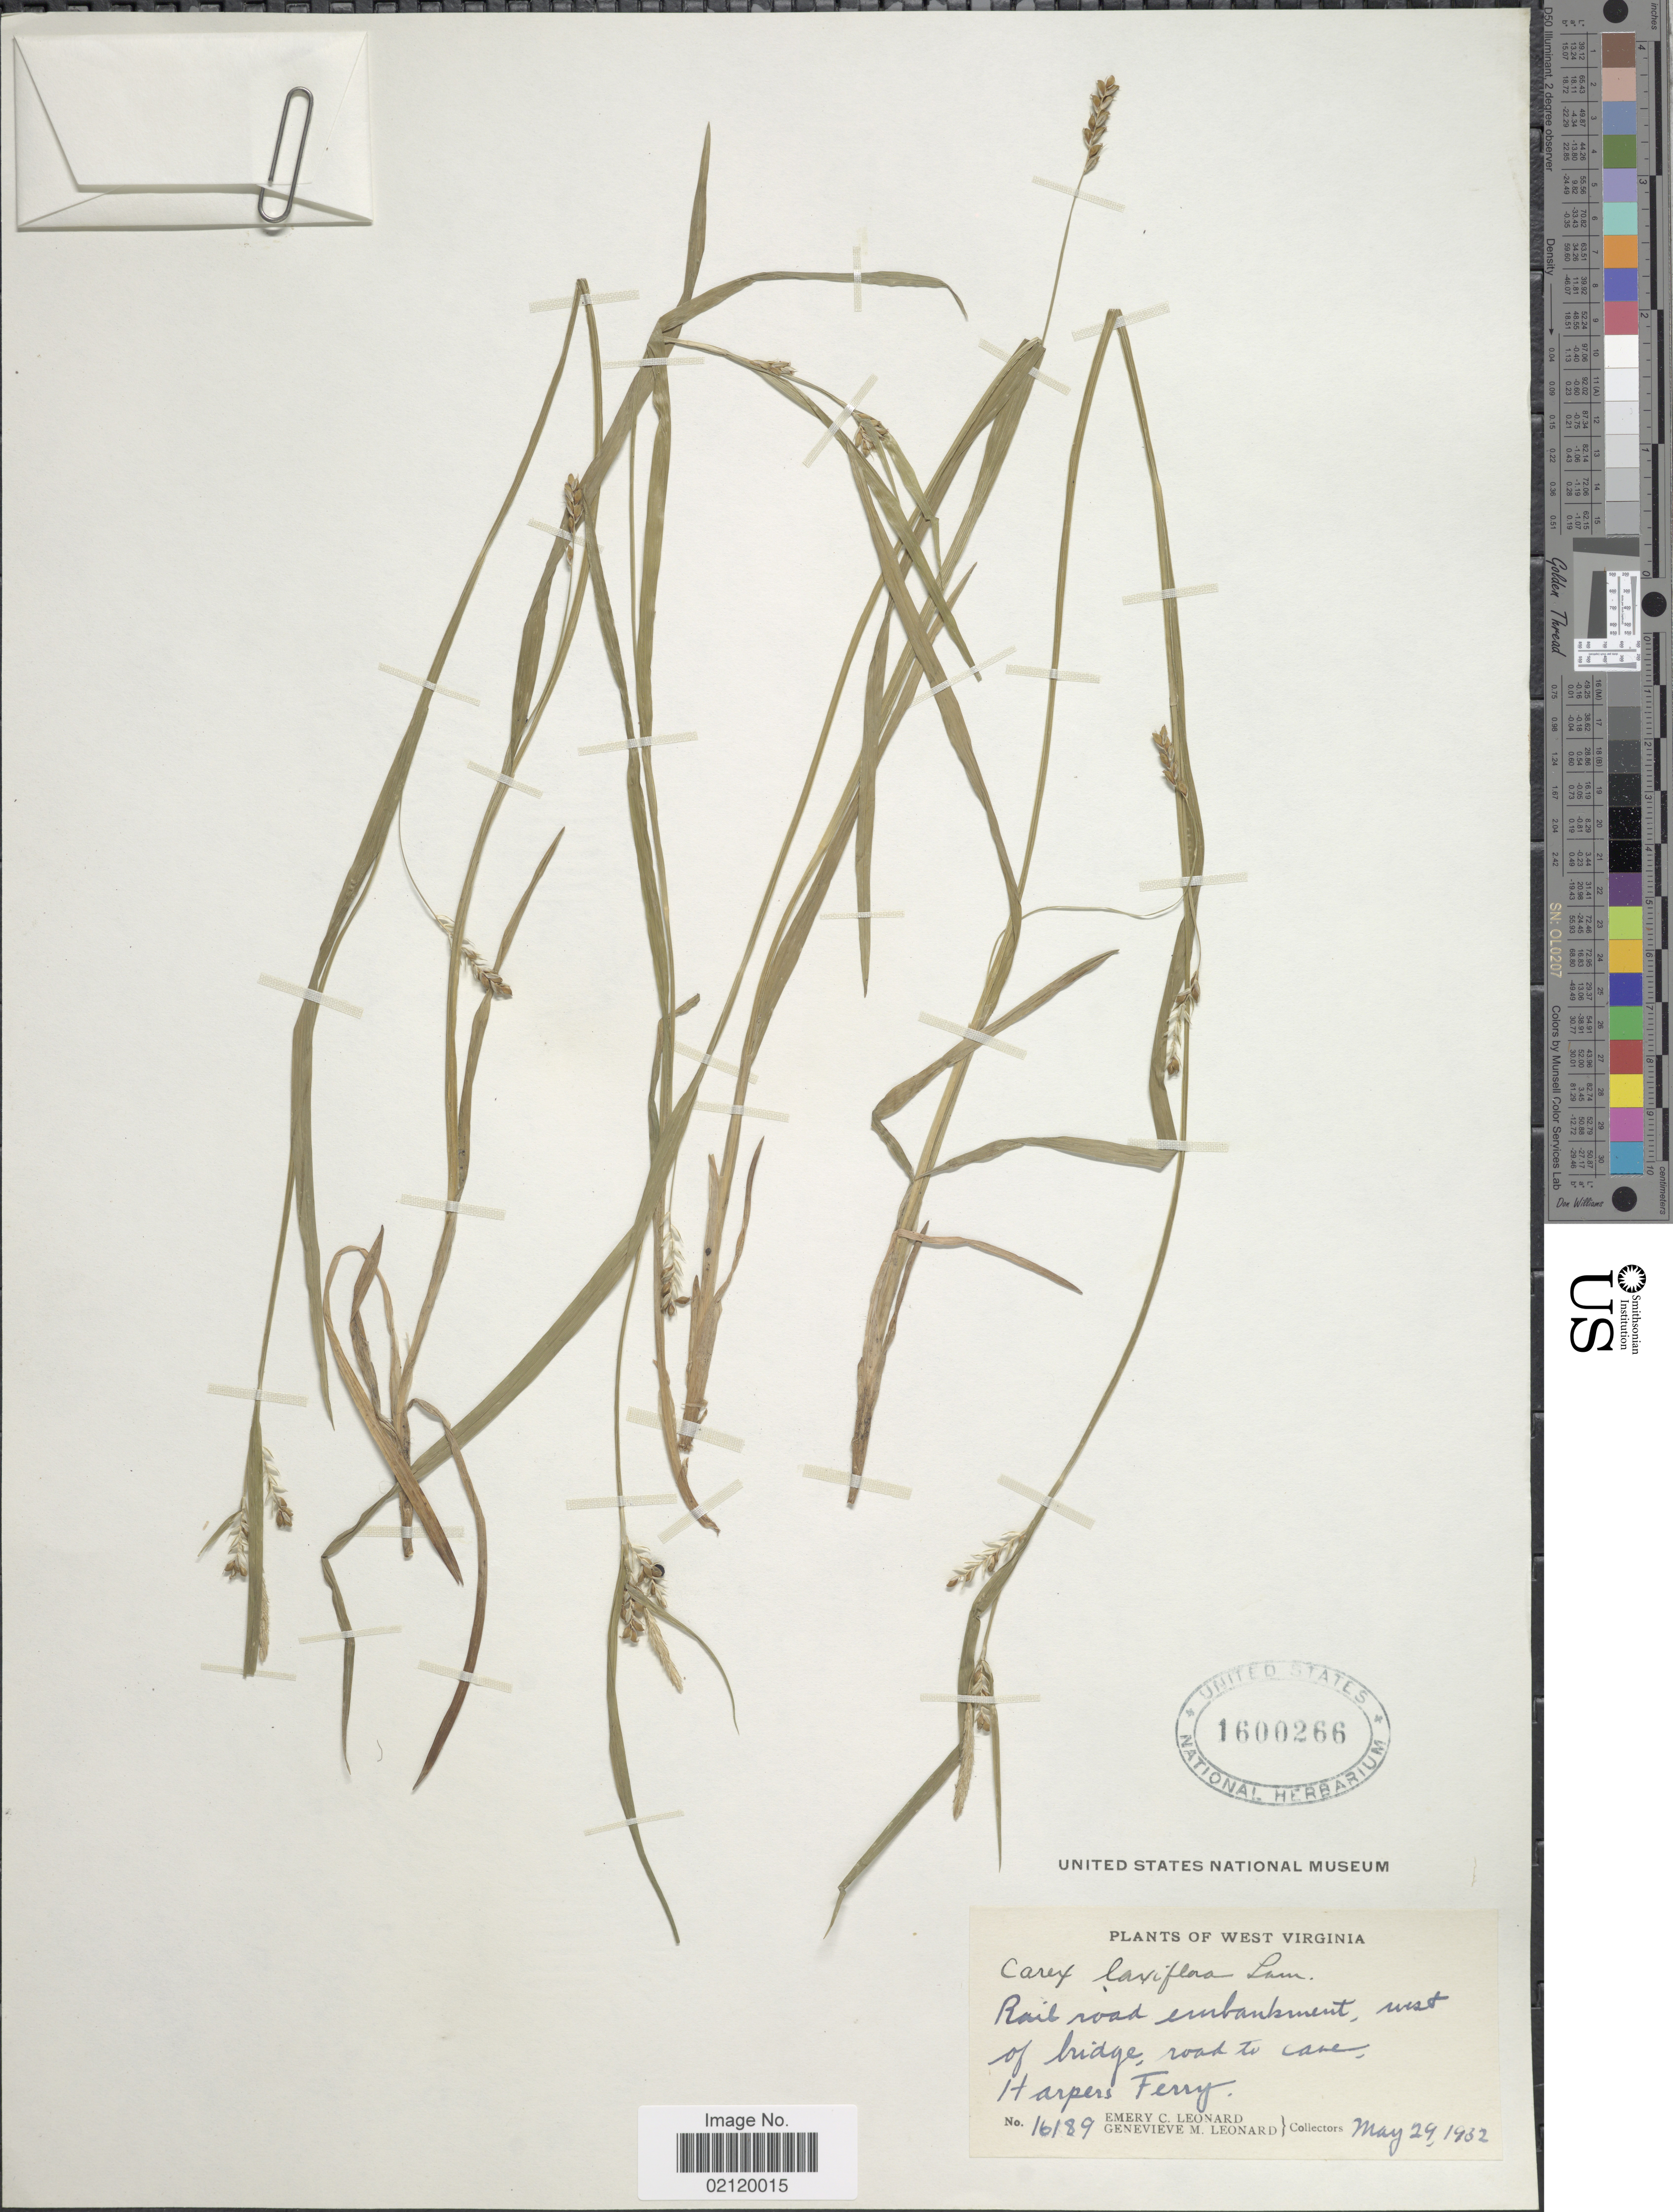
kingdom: Plantae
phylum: Tracheophyta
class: Liliopsida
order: Poales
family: Cyperaceae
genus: Carex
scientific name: Carex laxiflora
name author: Lam.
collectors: E. C. Leonard & G. M. Leonard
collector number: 16189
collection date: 1932-05-29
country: United States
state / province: West Virginia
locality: Rail road embankment, west of bridge, road to Cave. Harpers Ferry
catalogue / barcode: US 1600266